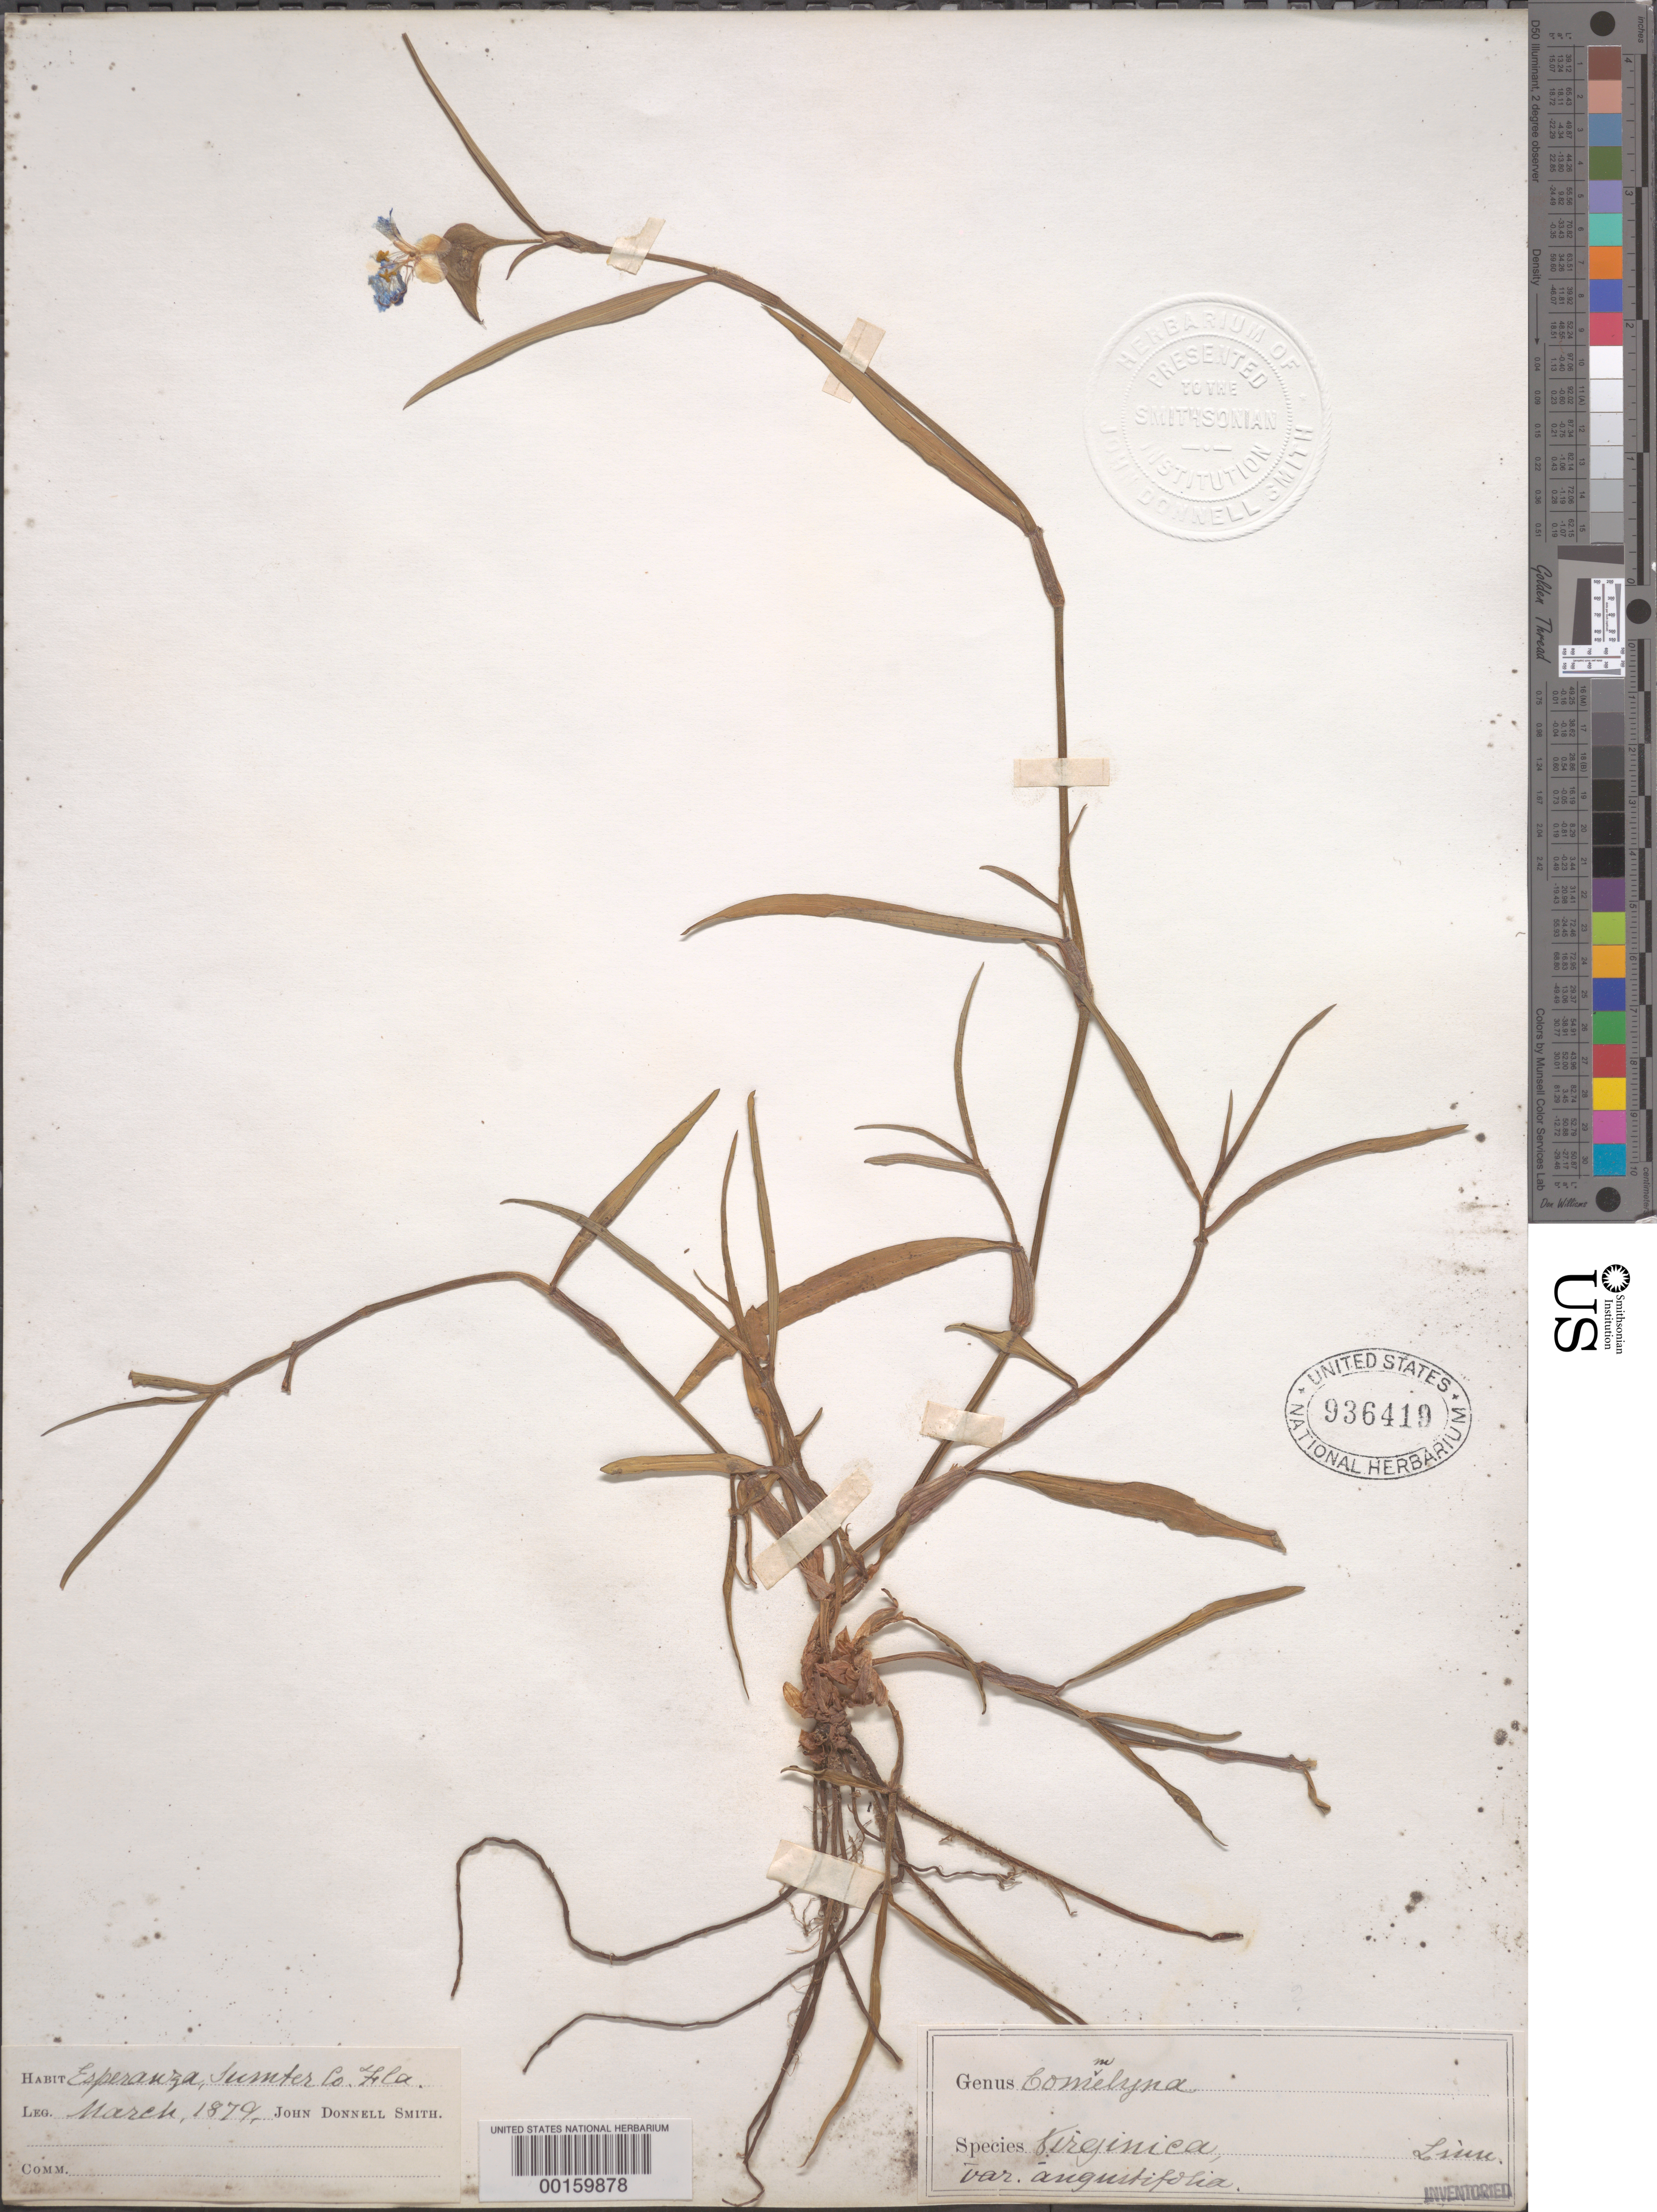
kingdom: Plantae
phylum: Tracheophyta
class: Liliopsida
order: Commelinales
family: Commelinaceae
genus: Commelina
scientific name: Commelina erecta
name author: L.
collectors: J. Donnell Smith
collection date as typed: Mar 1879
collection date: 1879-03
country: United States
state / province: Florida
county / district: Sumter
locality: Esperanza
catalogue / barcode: US 936419